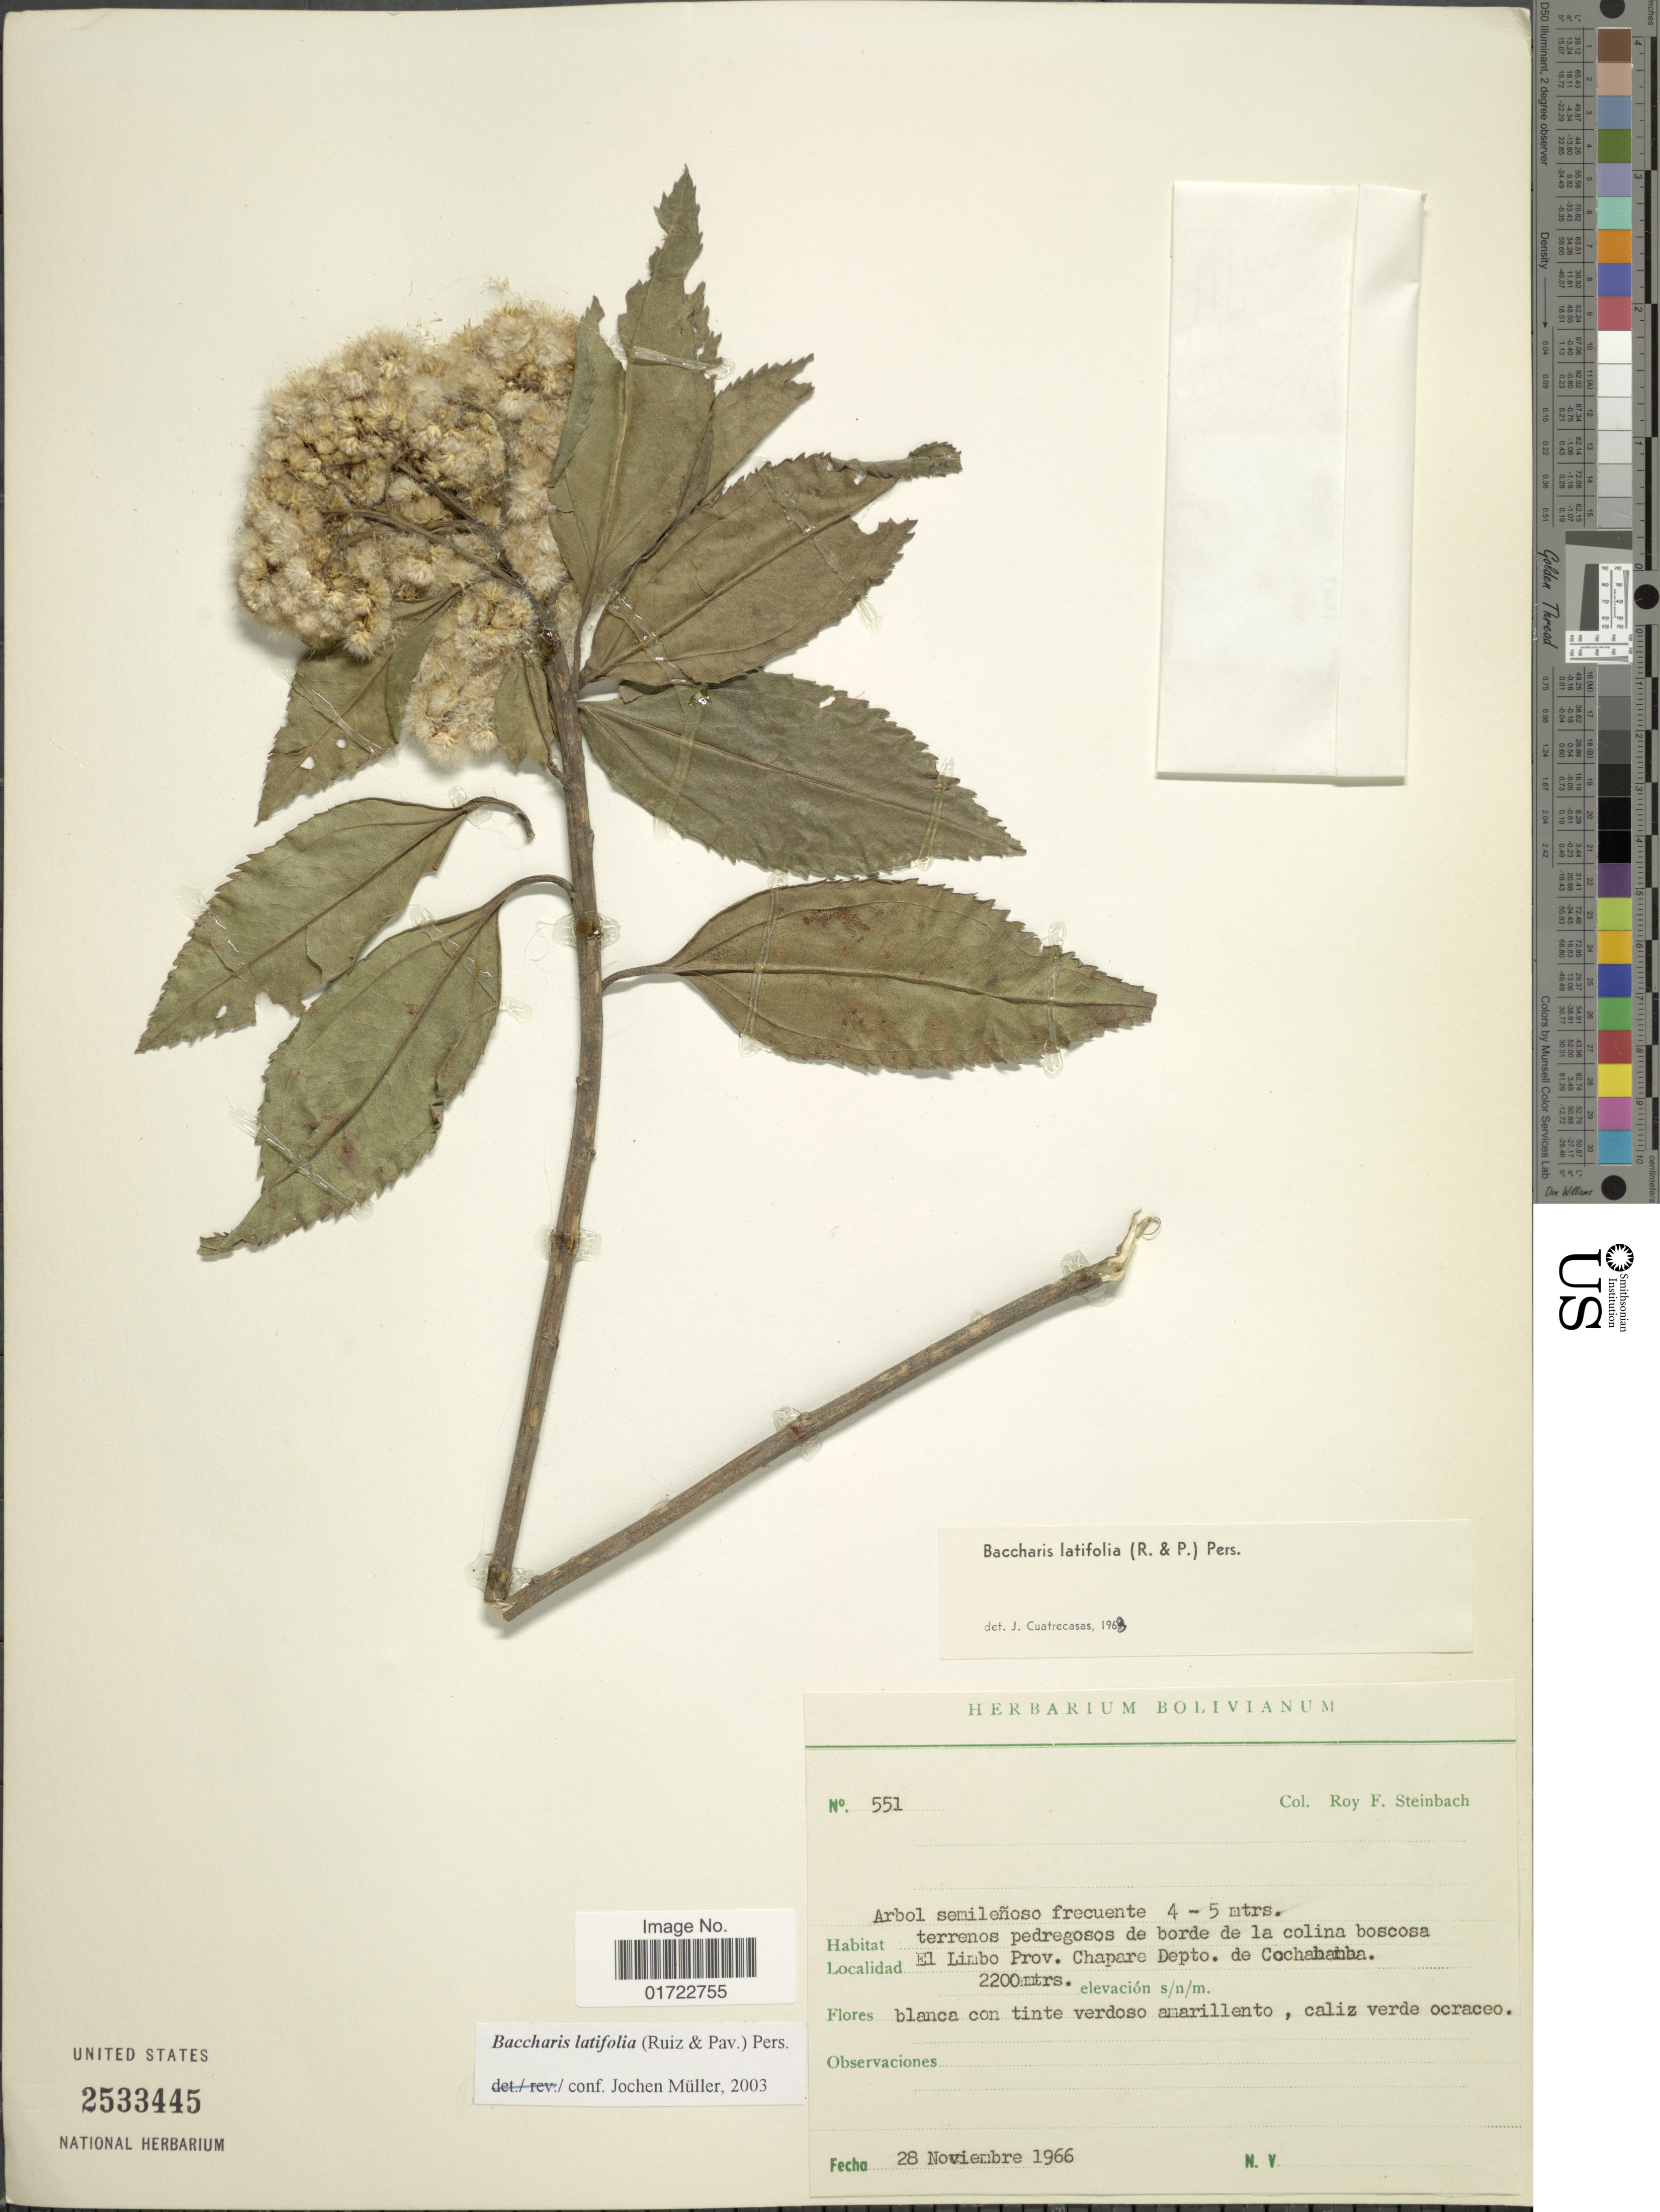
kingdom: Plantae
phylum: Tracheophyta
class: Magnoliopsida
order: Asterales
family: Asteraceae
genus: Baccharis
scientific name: Baccharis latifolia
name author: (Ruiz & Pav.) Pers.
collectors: R. F. Steinbach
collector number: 551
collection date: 1966-11-28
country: Bolivia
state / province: Cochabamba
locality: El Limbo Prov. Chapare Depto. de Cochabamba.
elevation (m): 2000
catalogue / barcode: US 2533445